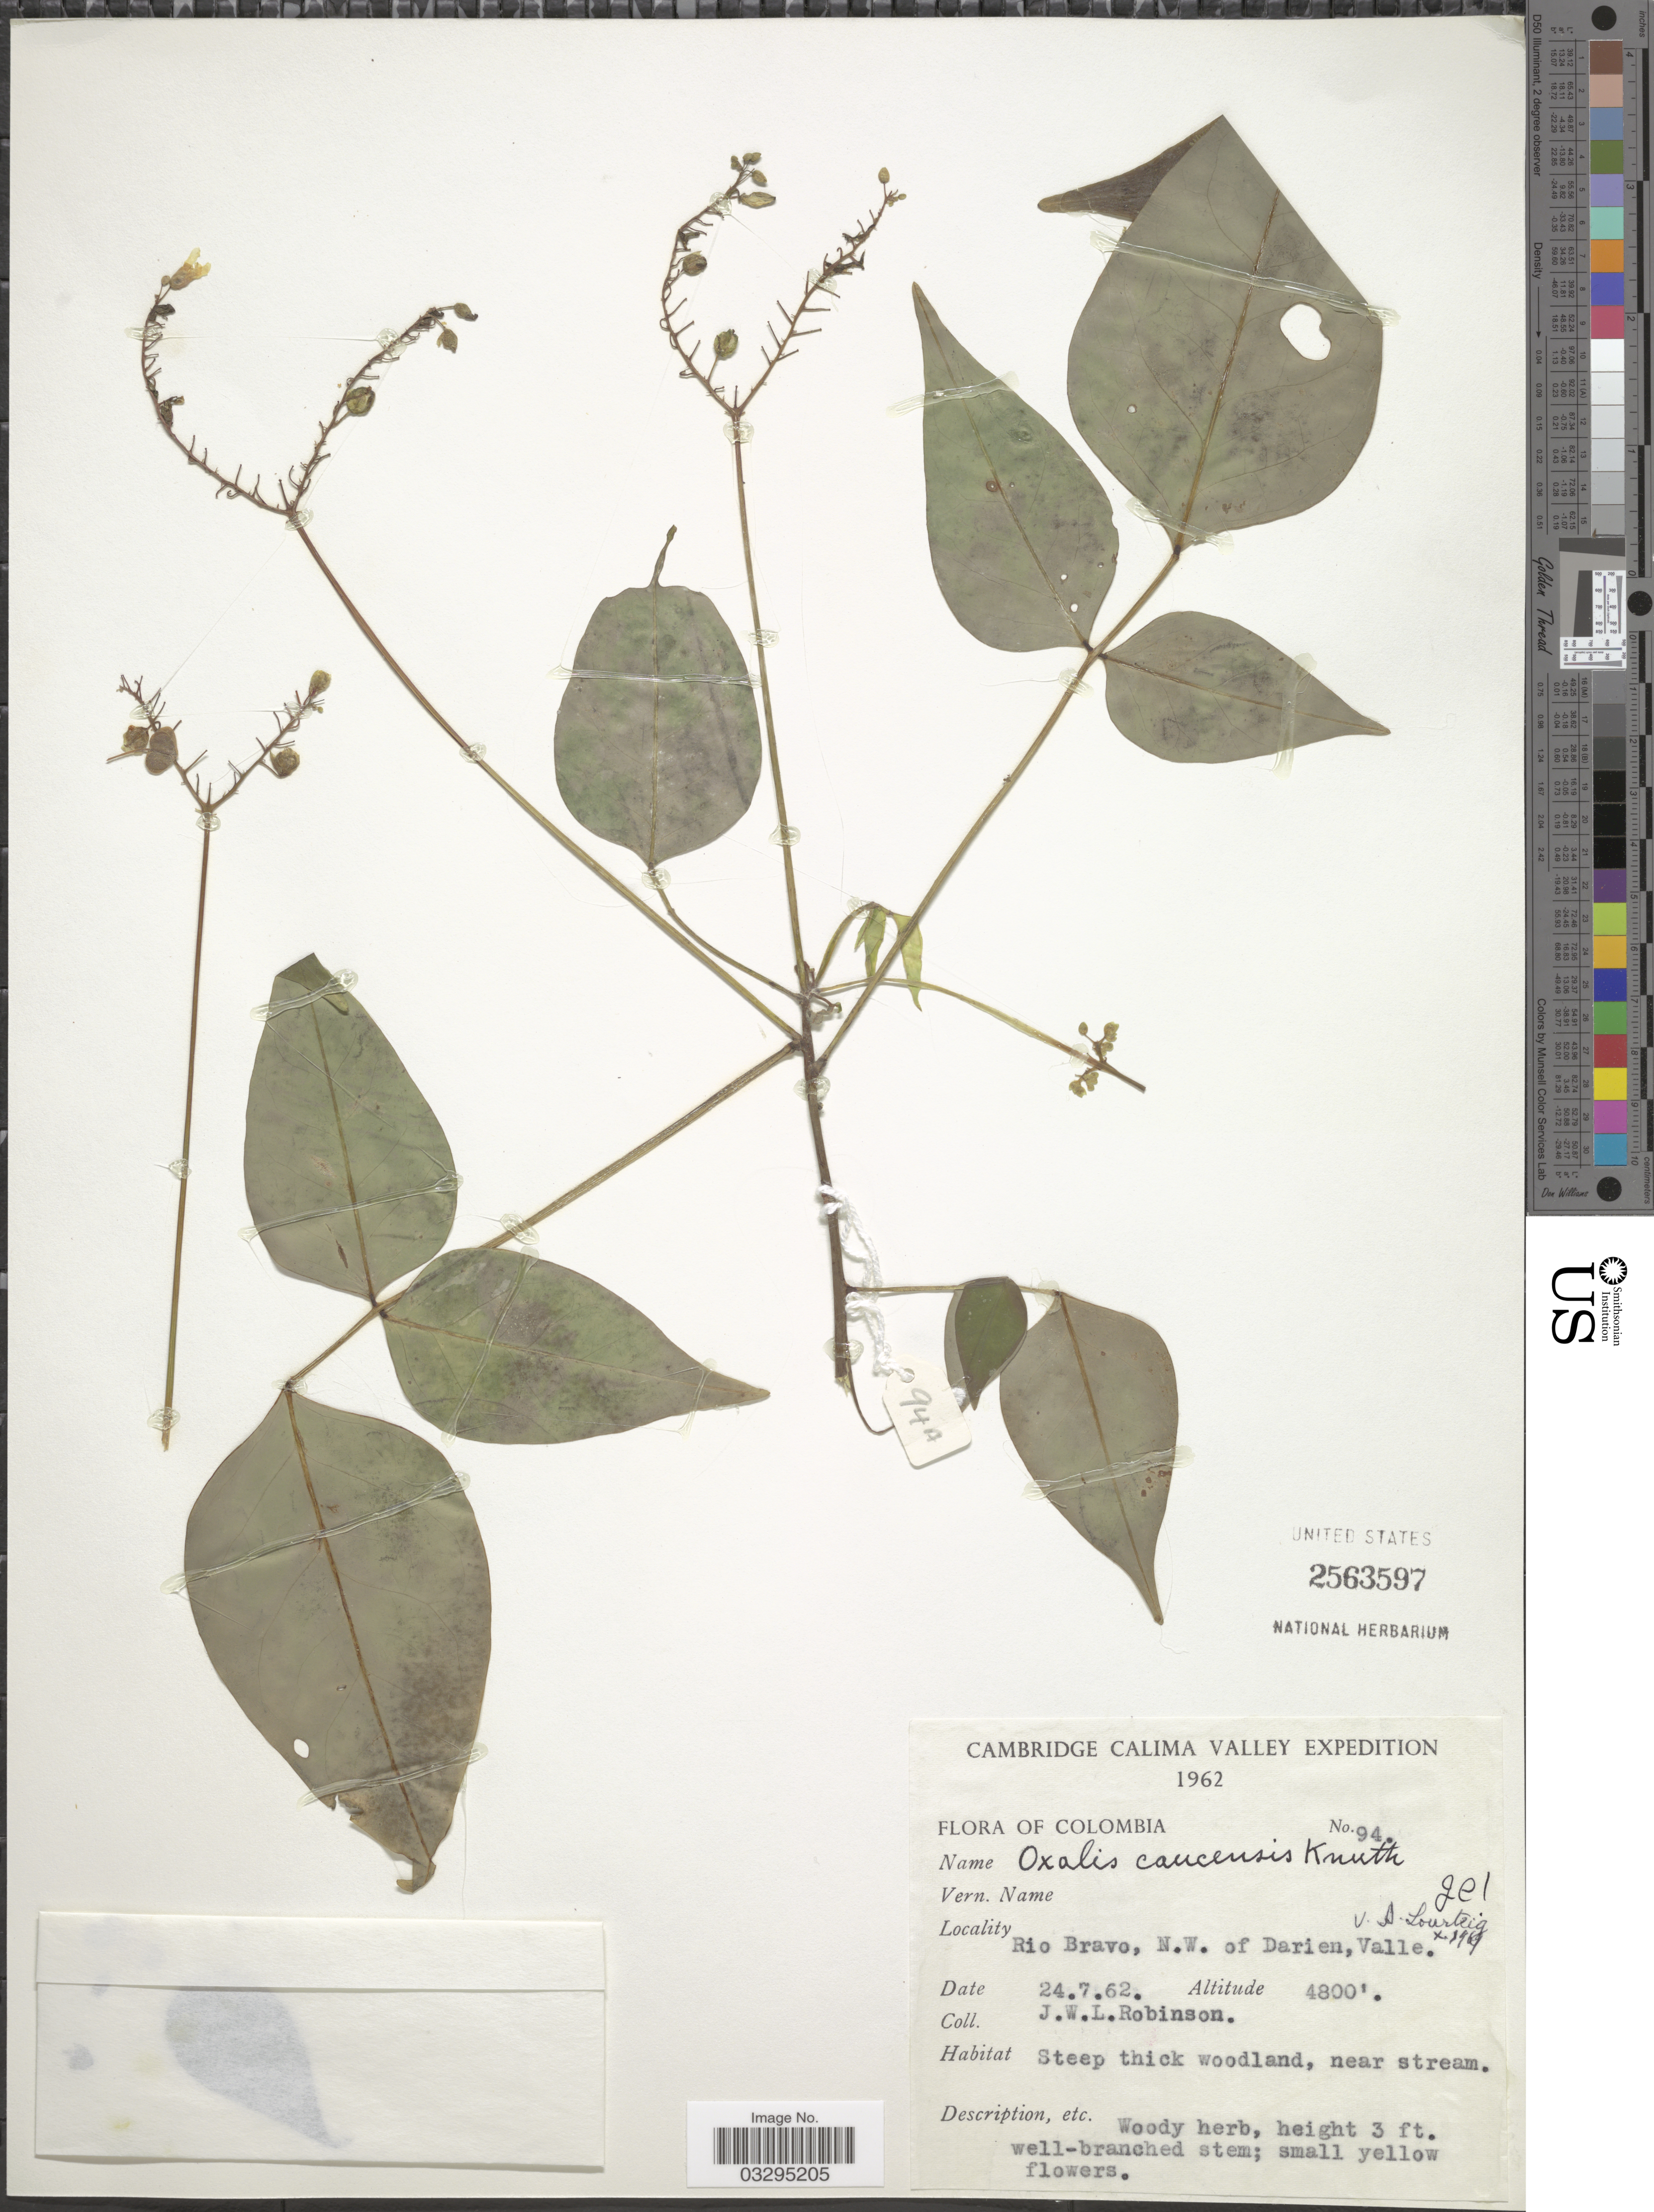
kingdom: Plantae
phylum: Tracheophyta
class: Magnoliopsida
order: Oxalidales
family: Oxalidaceae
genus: Oxalis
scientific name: Oxalis caucensis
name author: R. Knuth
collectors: J. W. Robinson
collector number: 94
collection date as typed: Transcribed d/m/y: 24/7/62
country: Colombia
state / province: Valle del Cauca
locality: Calima Valley. Rio Bravo, N.W. of Darien, Valle.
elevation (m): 1463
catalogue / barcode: US 2563597